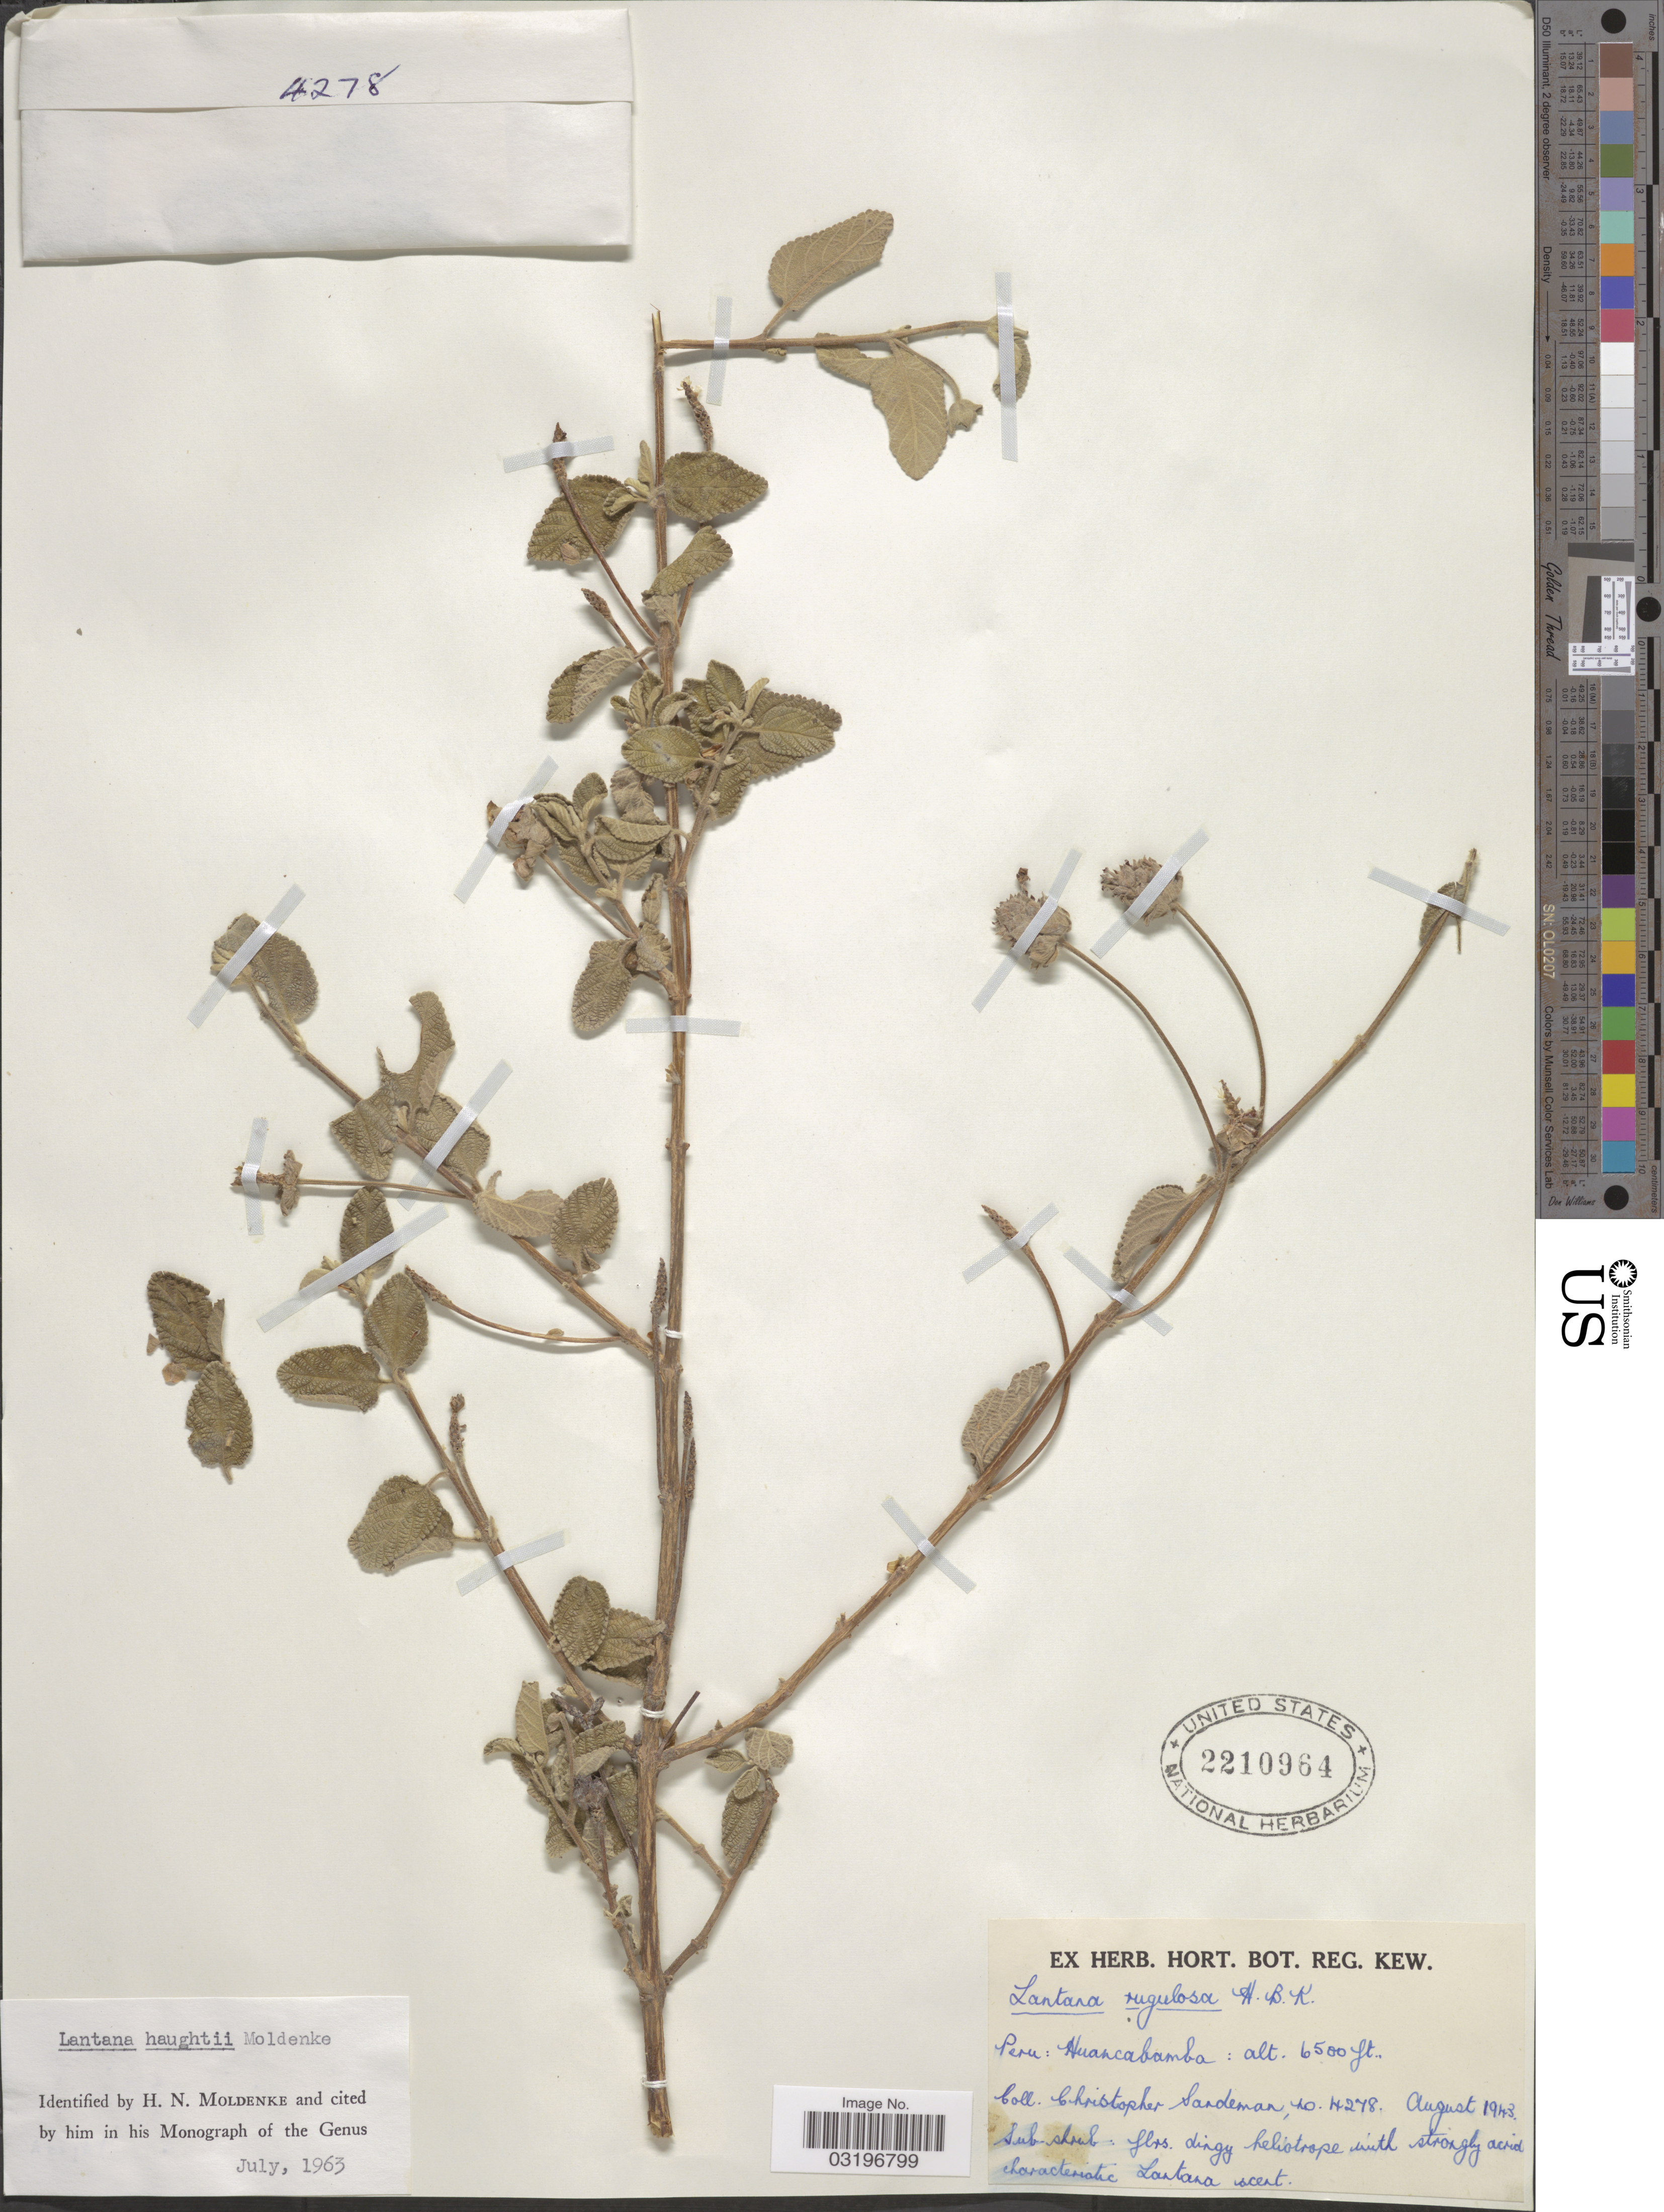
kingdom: Plantae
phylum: Tracheophyta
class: Magnoliopsida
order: Lamiales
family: Verbenaceae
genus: Lantana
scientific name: Lantana haughtii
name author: Moldenke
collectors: C. Sandeman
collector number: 4278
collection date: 1943-08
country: Peru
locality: Huancabamba.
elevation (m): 1981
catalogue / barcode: US 2210964